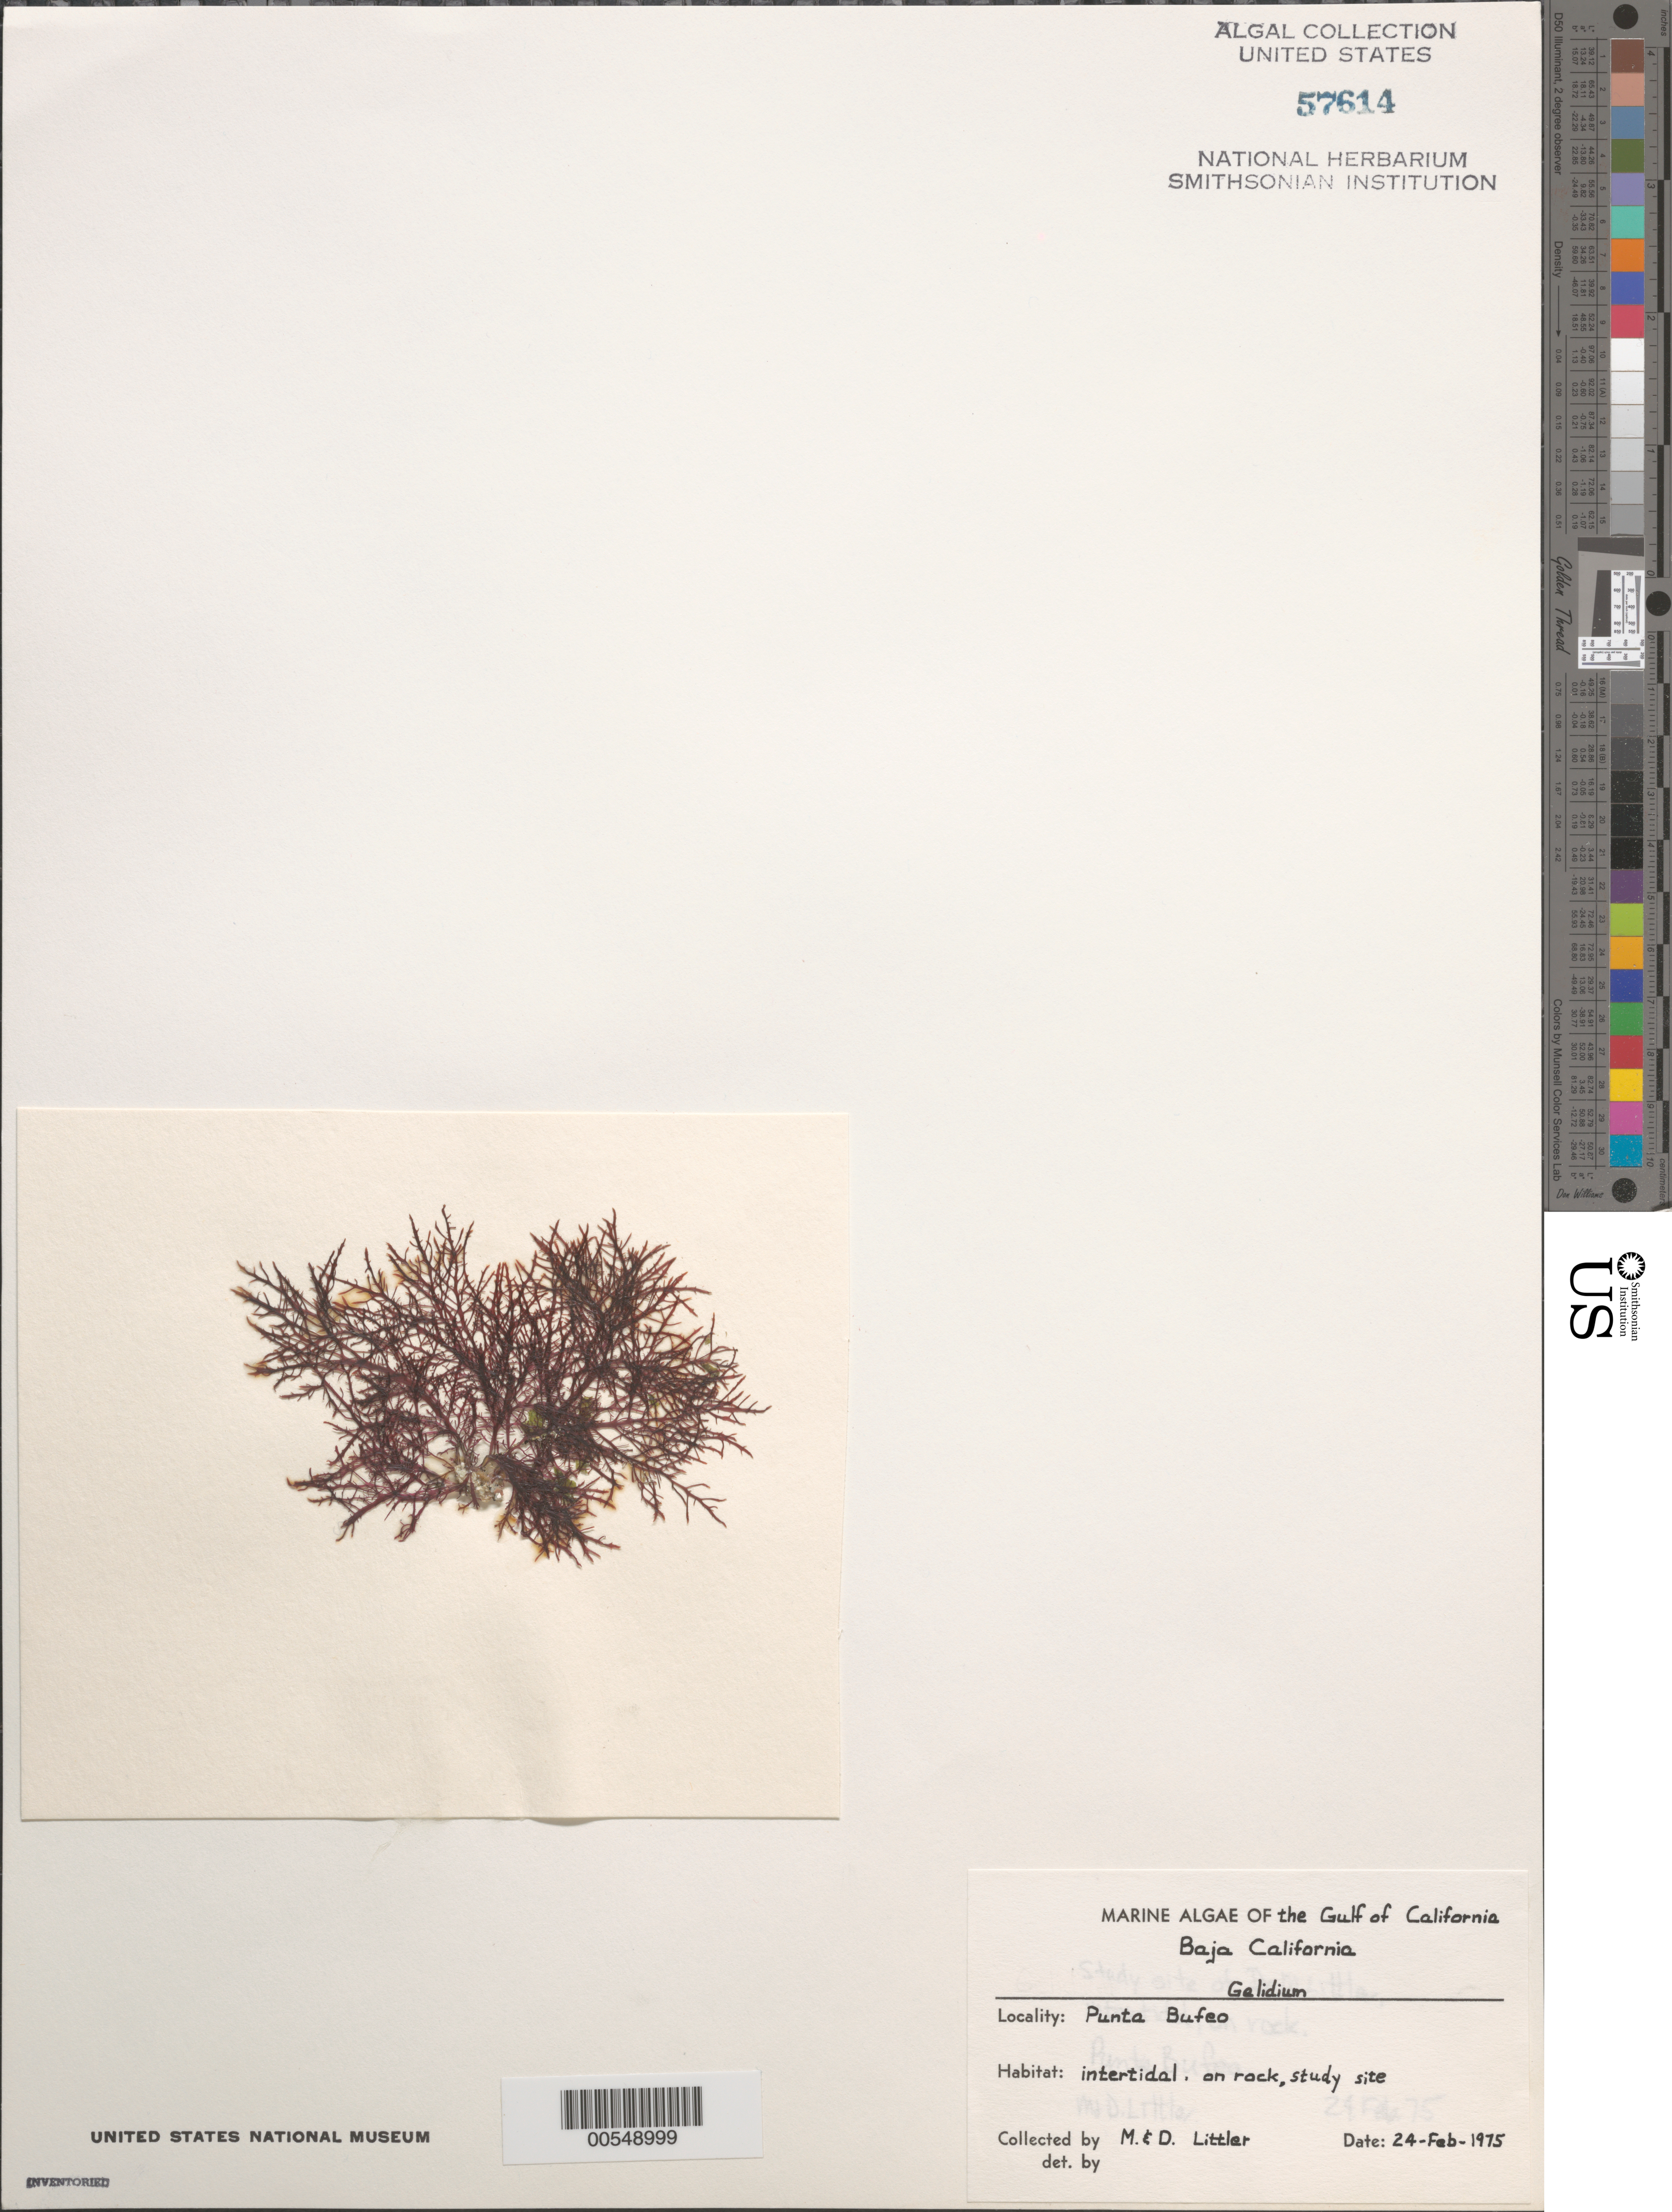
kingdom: Plantae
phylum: Rhodophyta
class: Florideophyceae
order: Gelidiales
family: Gelidiaceae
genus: Gelidium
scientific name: Gelidium sp.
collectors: M. M. Littler & D. S. Littler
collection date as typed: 24 Feb 1975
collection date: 1975-02-24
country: Mexico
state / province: Baja California Norte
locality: Punta Bufeo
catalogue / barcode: US 57614